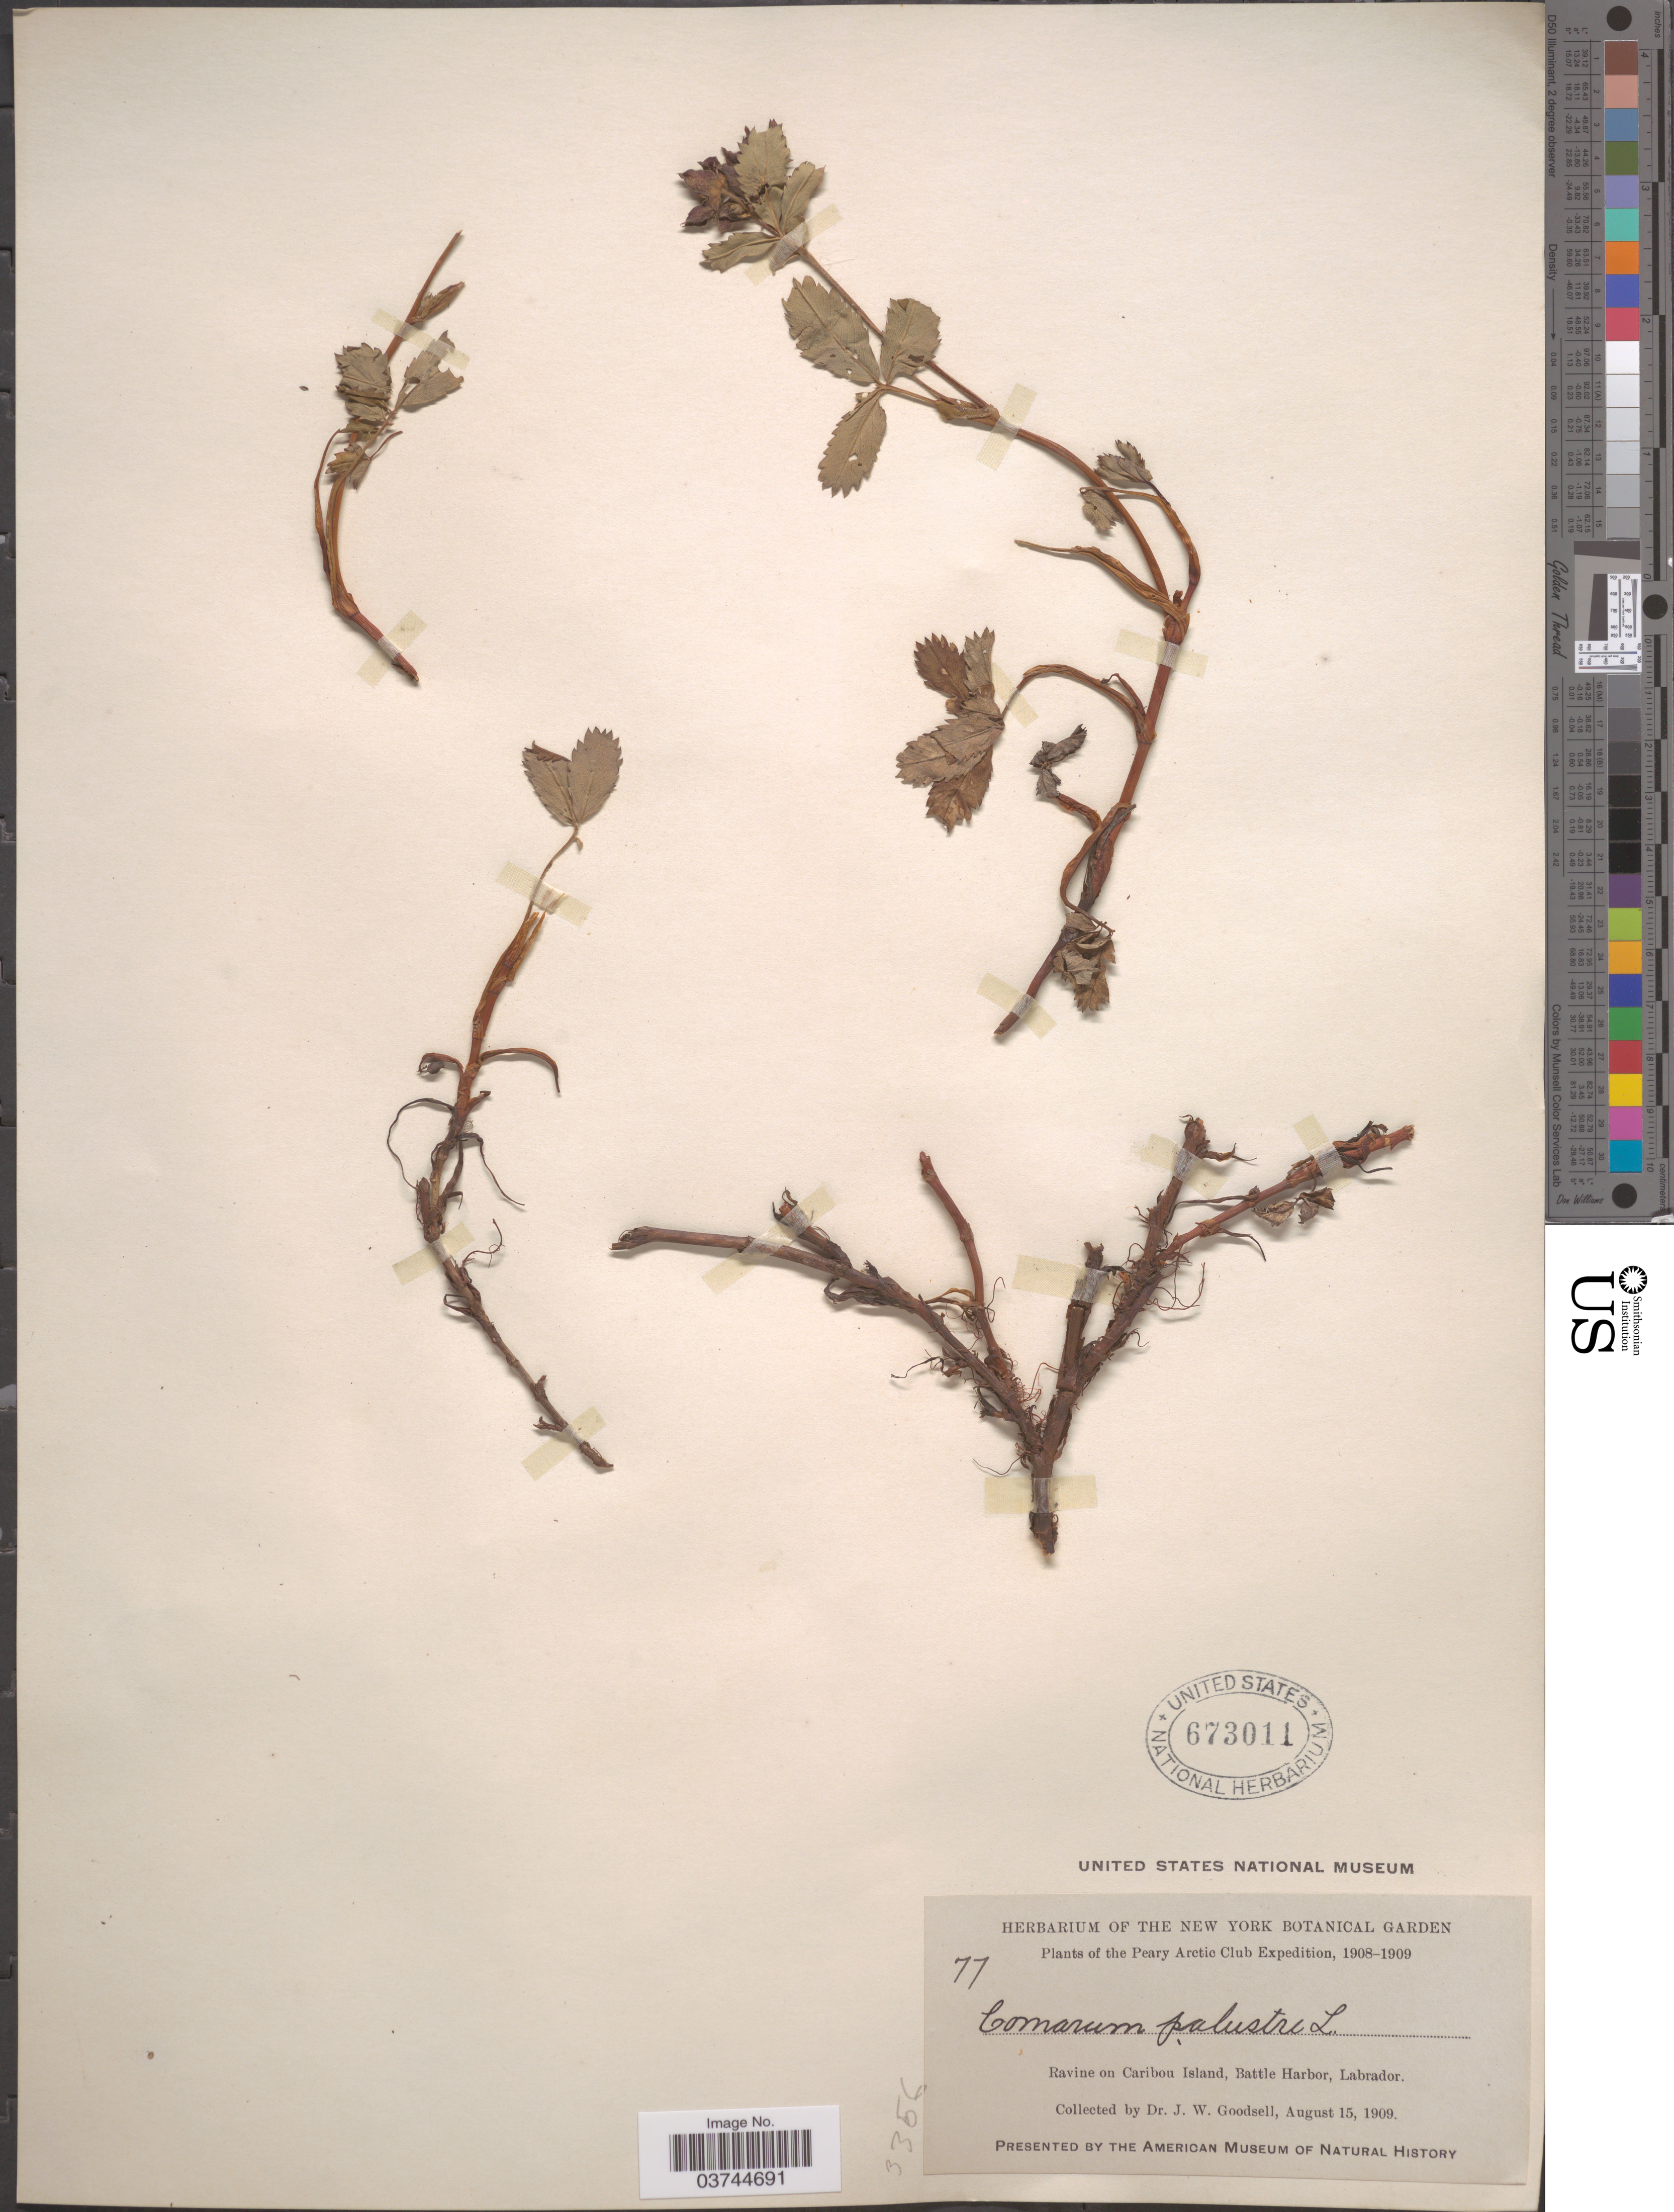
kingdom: Plantae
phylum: Tracheophyta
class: Magnoliopsida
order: Rosales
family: Rosaceae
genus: Comarum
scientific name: Comarum palustre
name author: L.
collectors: J. Goodsell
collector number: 77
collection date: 1909-08-15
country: Canada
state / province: Newfoundland and Labrador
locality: Ravine on Caribou Island, Battle Harbor, Labrador.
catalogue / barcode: US 673011